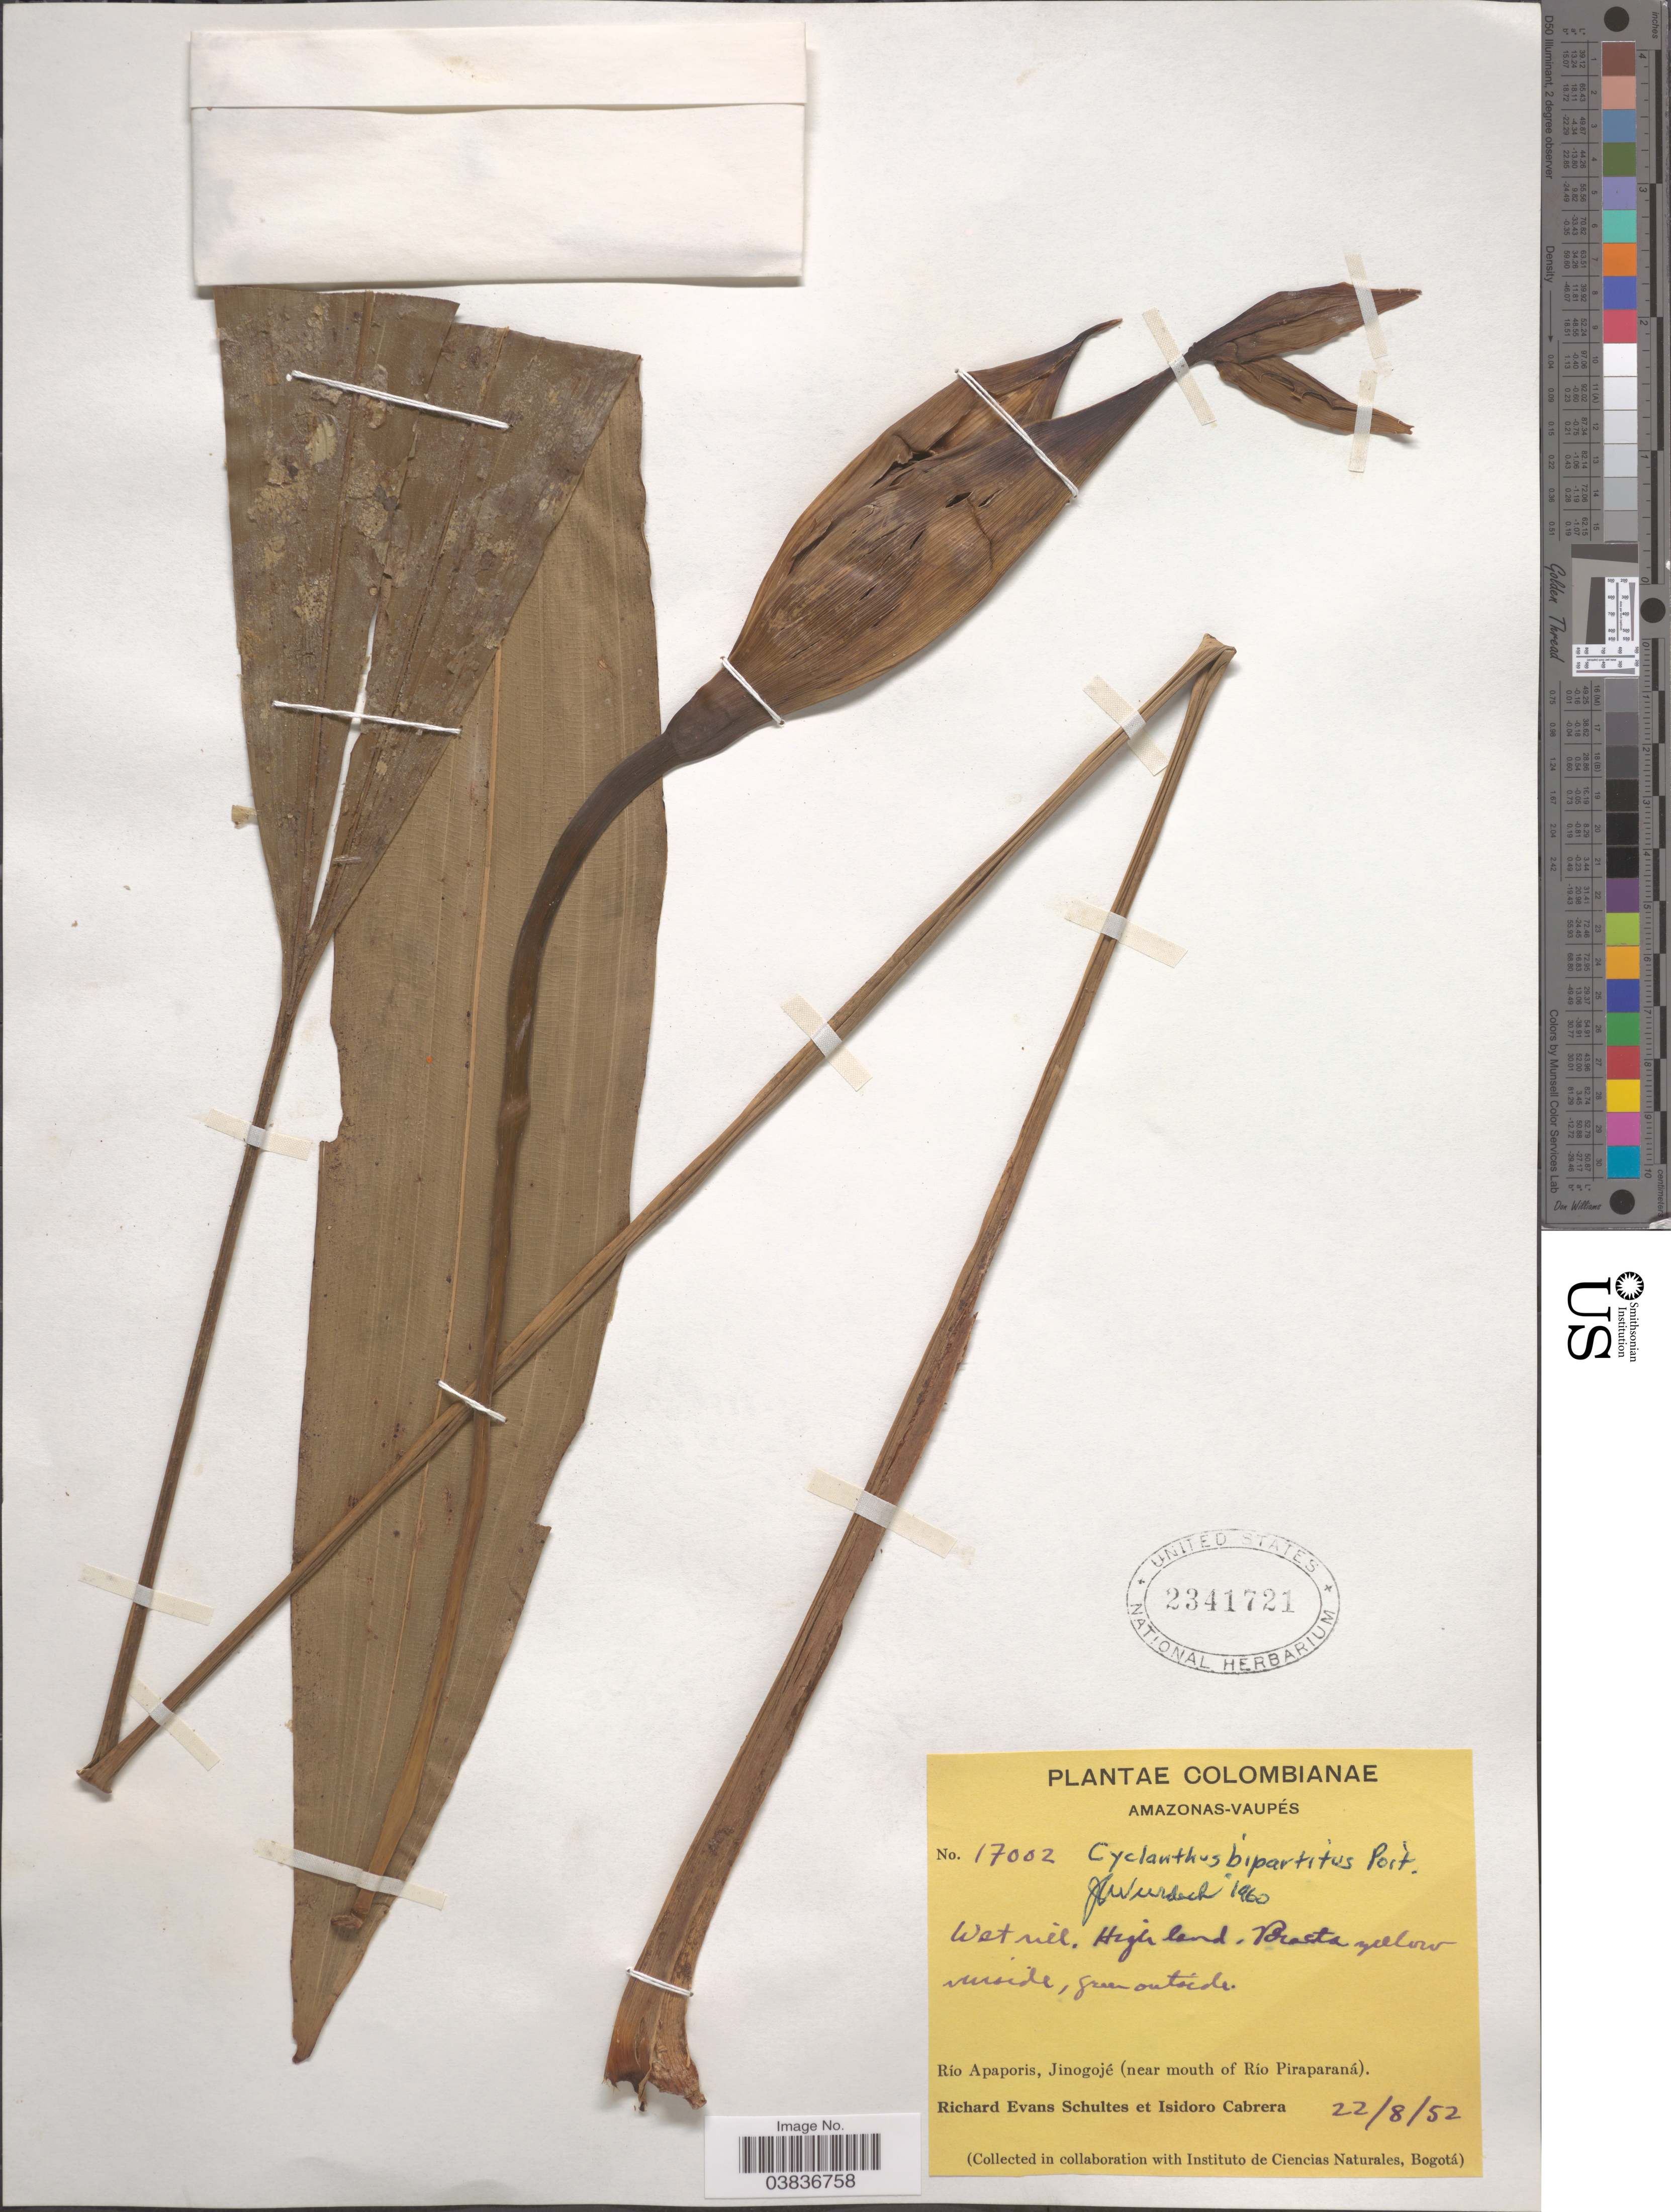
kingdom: Plantae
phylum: Tracheophyta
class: Liliopsida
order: Pandanales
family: Cyclanthaceae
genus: Cyclanthus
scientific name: Cyclanthus bipartitus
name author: Poit. ex A. Rich.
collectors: R. E. Schultes & I. Cabrera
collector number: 17002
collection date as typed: Transcribed d/m/y: 22/8/52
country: Colombia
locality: Amazonas-Vaupés. Río Apaporis, Jinogojé (near mouth of Río Piraparaná).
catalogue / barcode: US 2341721